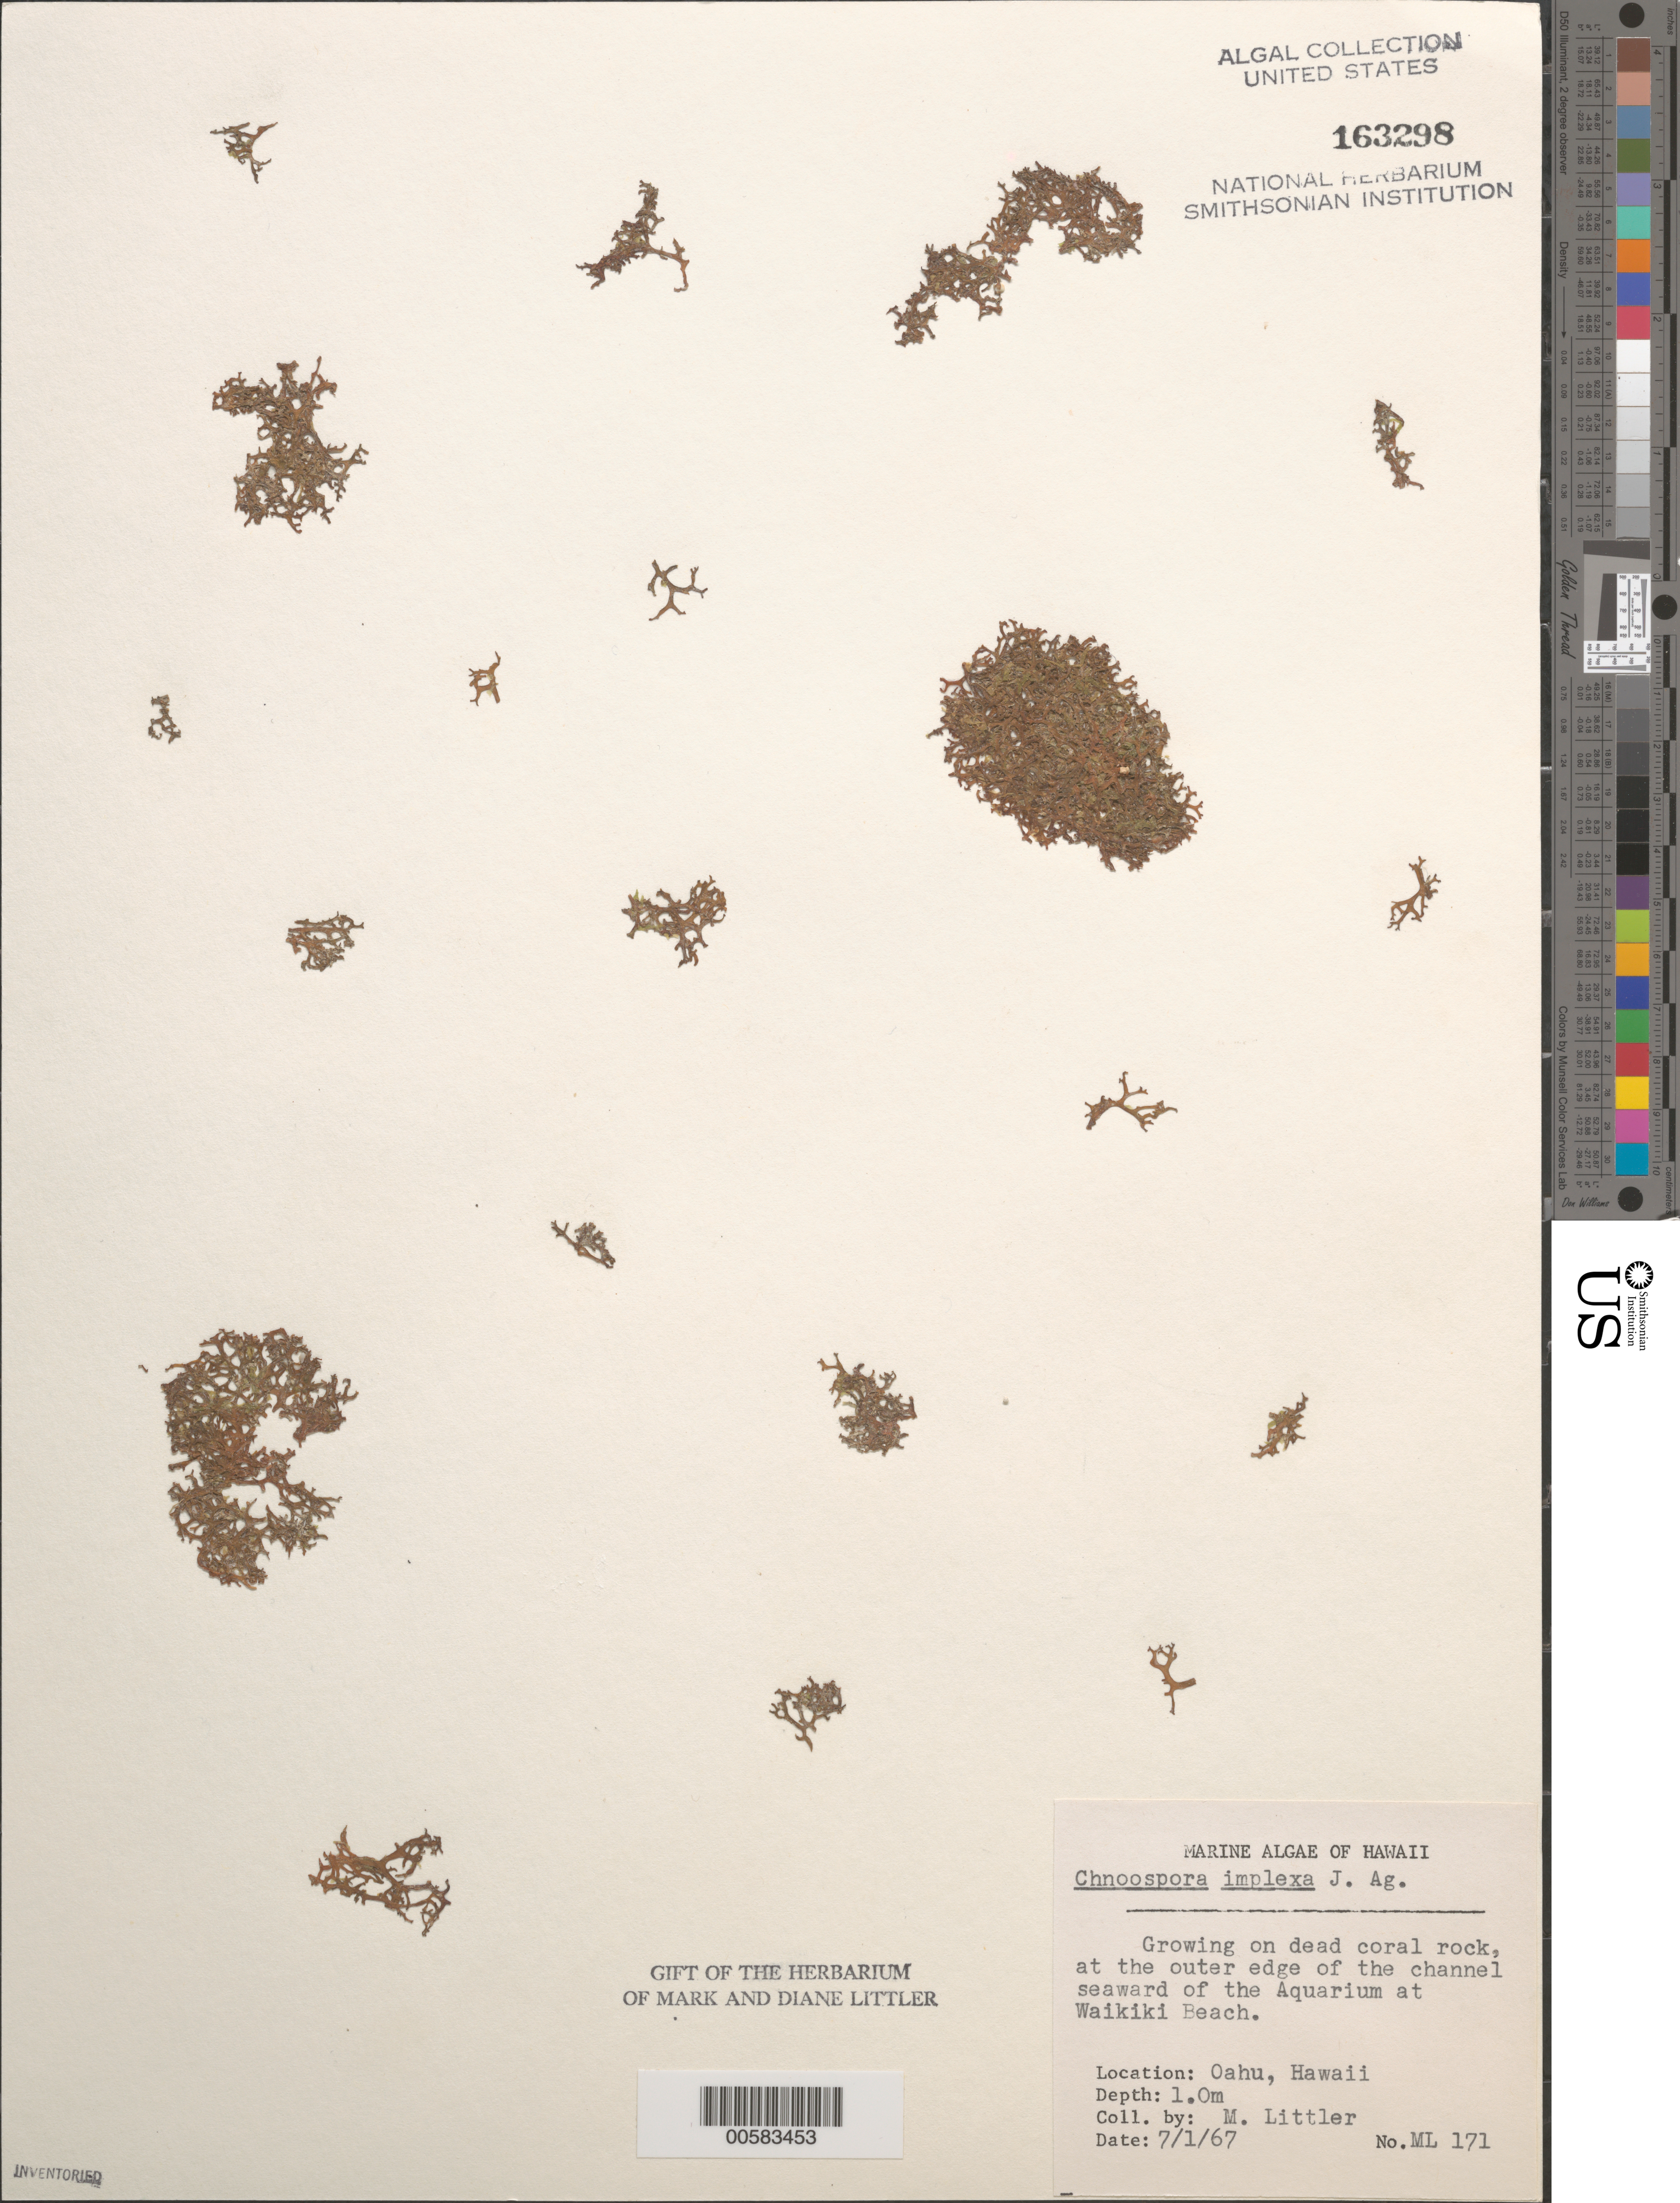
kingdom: Chromista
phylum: Ochrophyta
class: Phaeophyceae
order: Scytosiphonales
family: Scytosiphonaceae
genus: Pseudochnoospora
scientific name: Pseudochnoospora implexa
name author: (J. Agardh) Santiañez et al.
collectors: M. M. Littler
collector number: ML 171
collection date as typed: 01 Jul 1967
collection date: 1967-07-01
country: United States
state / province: Hawaii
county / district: Honolulu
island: Oahu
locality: Waikiki Beach, Aquarium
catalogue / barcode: US 163298